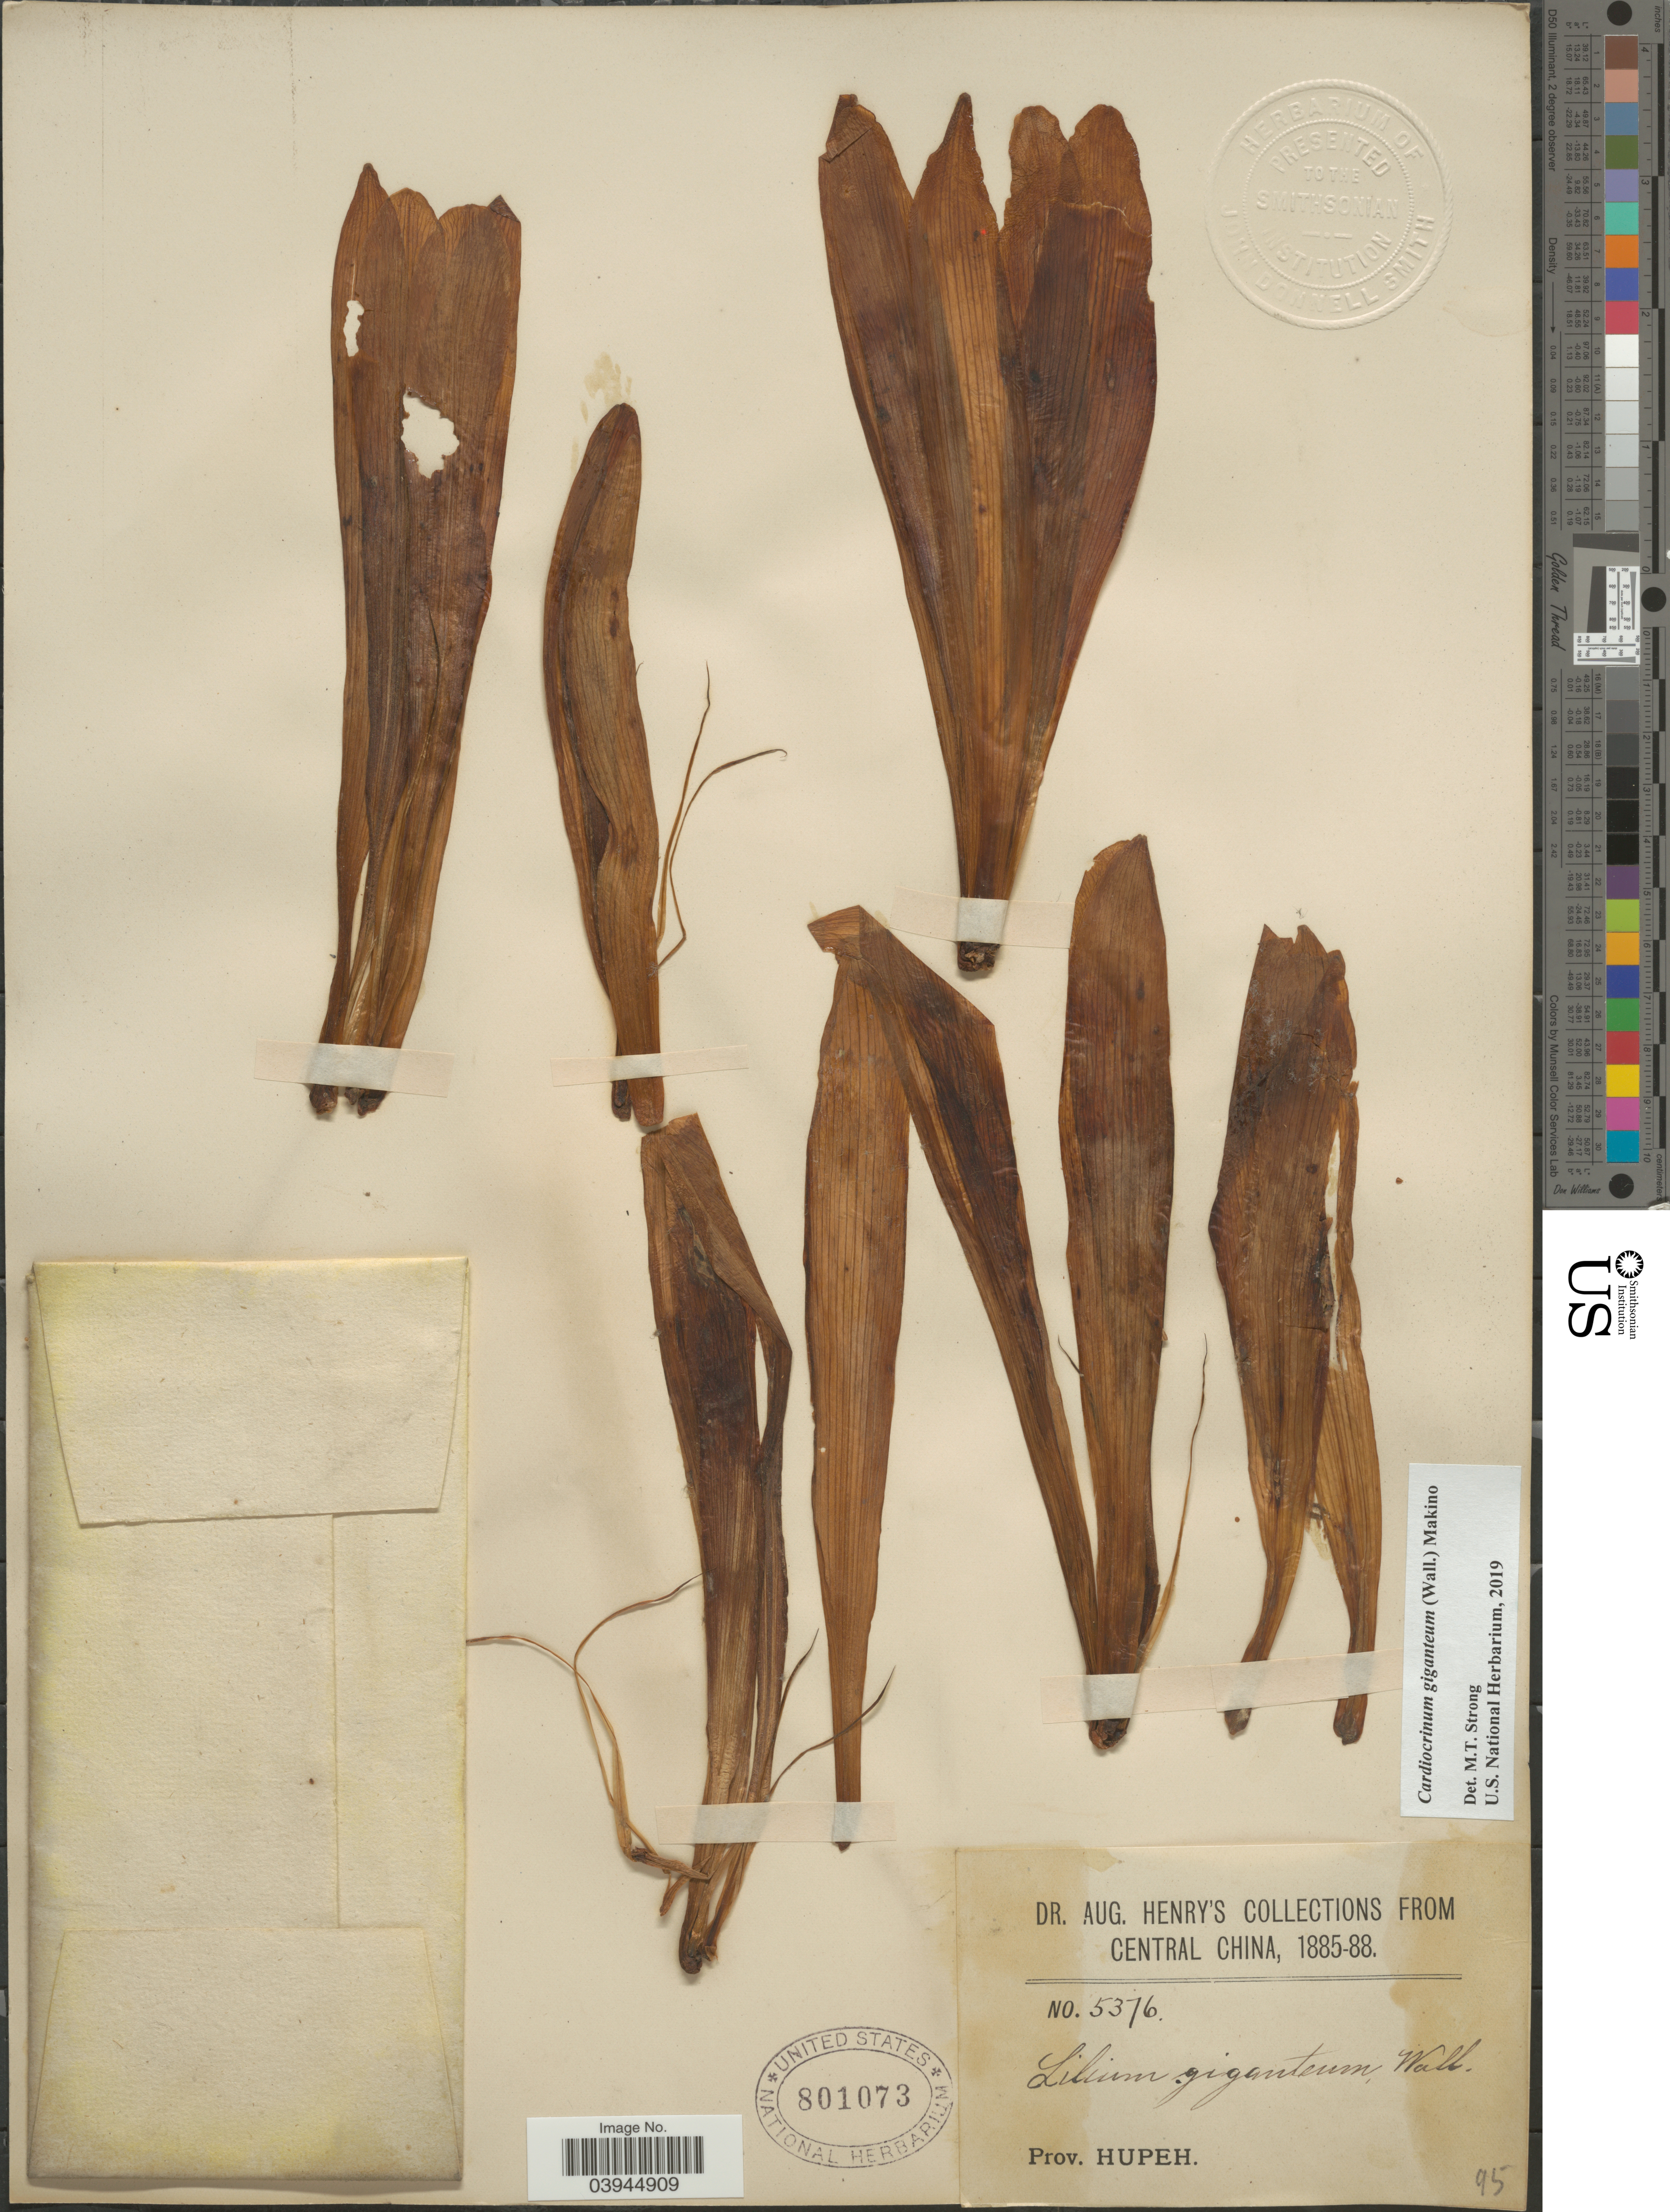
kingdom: Plantae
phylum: Tracheophyta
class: Liliopsida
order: Liliales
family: Liliaceae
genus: Cardiocrinum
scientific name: Cardiocrinum giganteum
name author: (Wall.) Makino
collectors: A. Henry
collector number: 5376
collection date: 1885/1888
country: China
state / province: Hubei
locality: Central China. Prov. Hupeh.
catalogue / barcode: US 801073